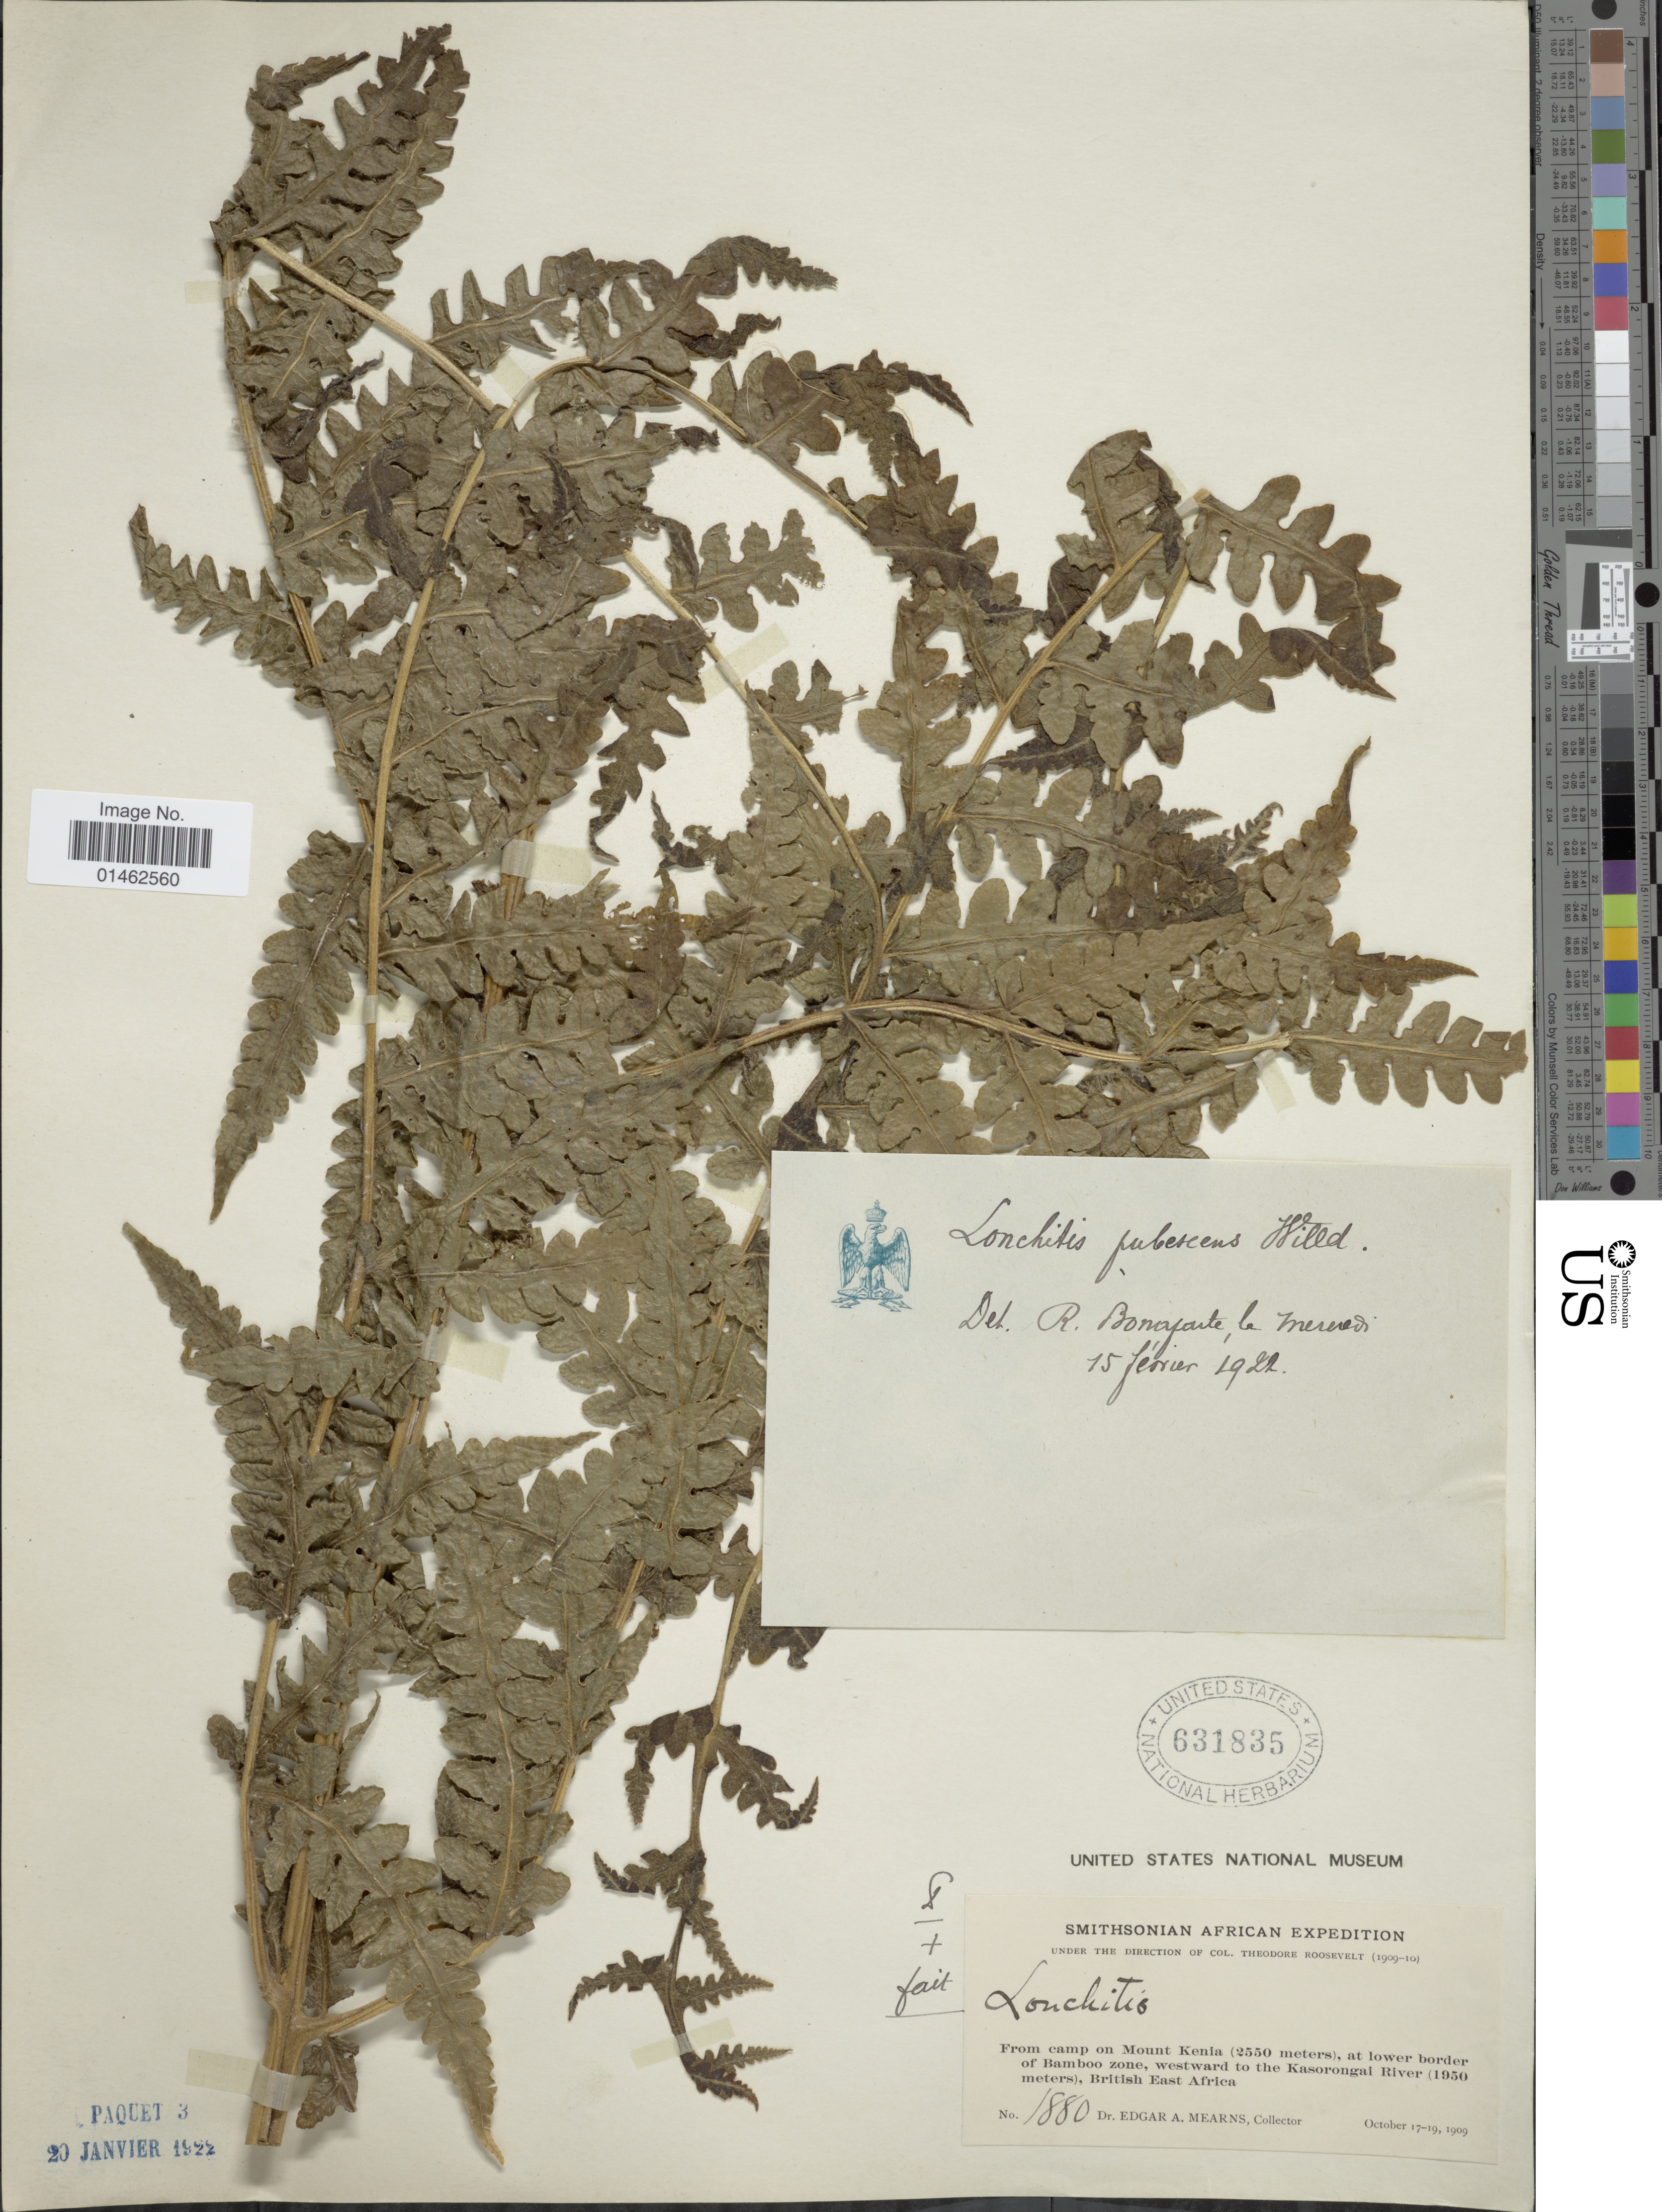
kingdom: Plantae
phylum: Tracheophyta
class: Polypodiopsida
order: Polypodiales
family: Dennstaedtiaceae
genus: Blotiella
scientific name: Blotiella javanica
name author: (Desr.) C.V. Morton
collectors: E. A. Mearns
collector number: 1880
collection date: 1909-10-17/1909-10-19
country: Kenya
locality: From camp on Mount Kenia, at lower border of Ba,boo zone, westward to the Kasorongai River, British East Africa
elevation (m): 1950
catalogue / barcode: US 631835